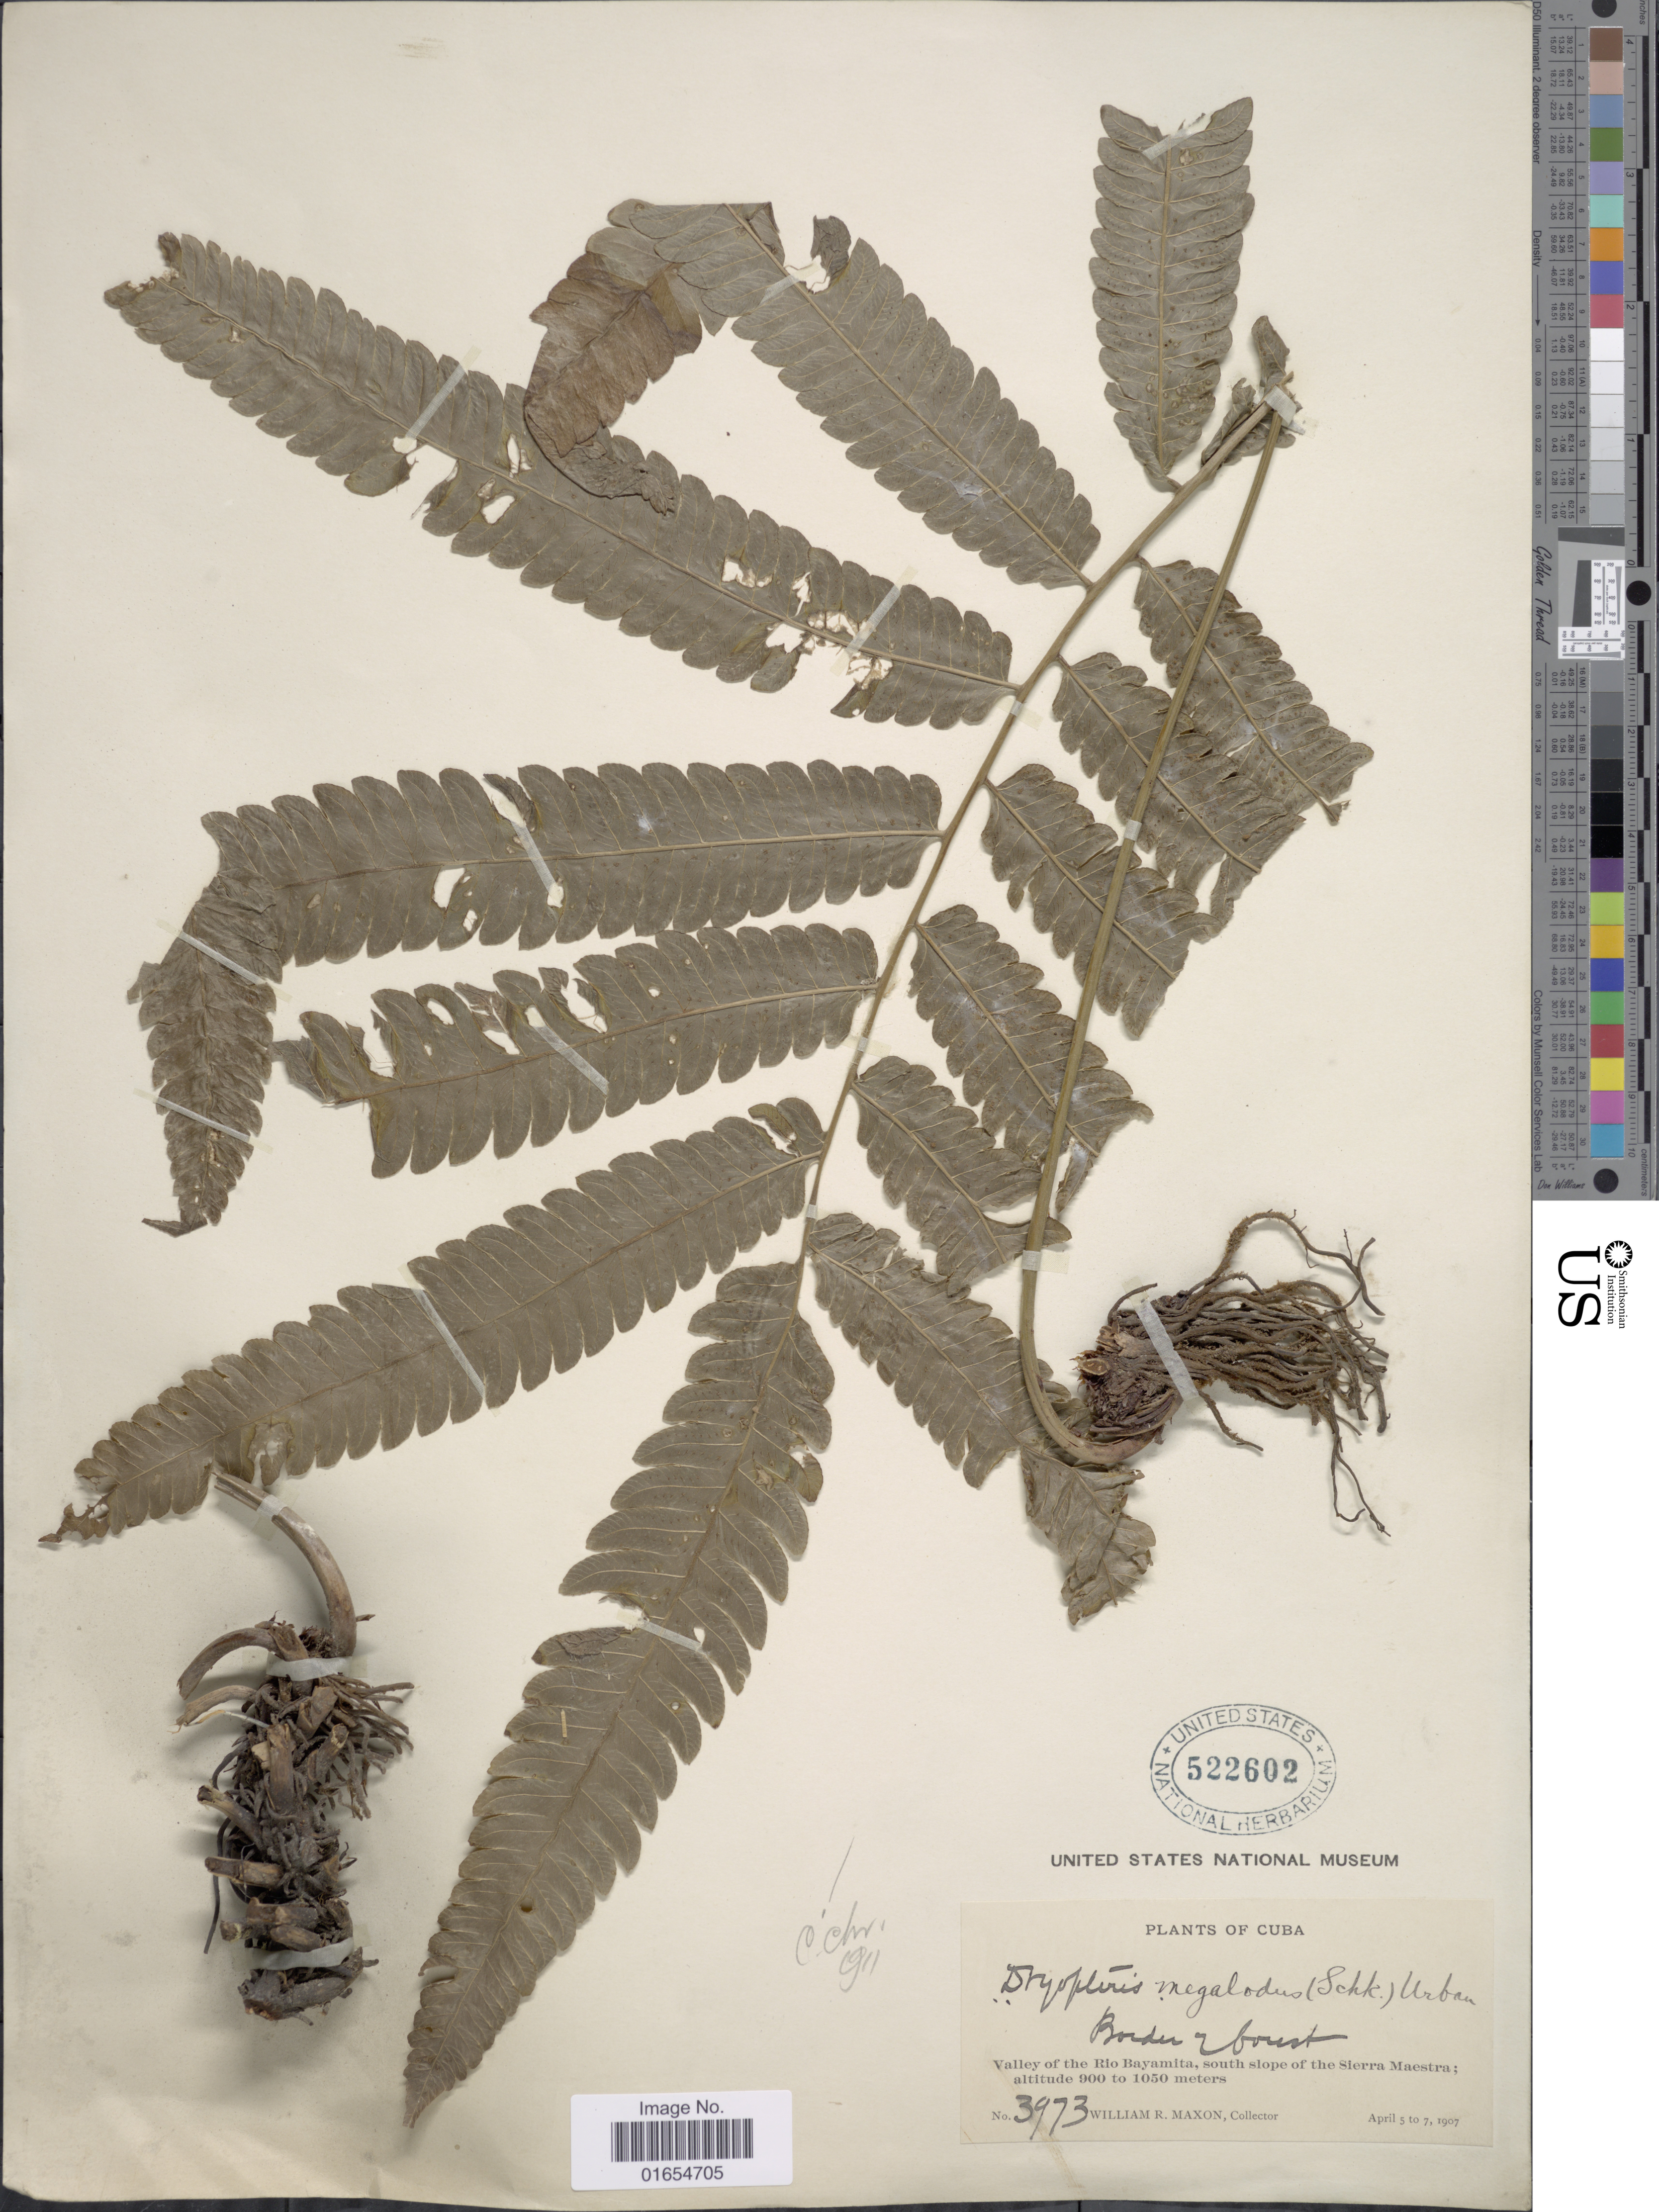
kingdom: Plantae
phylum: Tracheophyta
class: Polypodiopsida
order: Polypodiales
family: Thelypteridaceae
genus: Goniopteris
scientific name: Goniopteris pennata (Poir.) comb. nov., ined 2015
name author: (Poir.)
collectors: W. R. Maxon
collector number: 3973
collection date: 1907-04-05/1907-04-07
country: Cuba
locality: Valley of the Rio Bayamita, south slope of the Sierra Meastra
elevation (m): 900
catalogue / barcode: US 522602